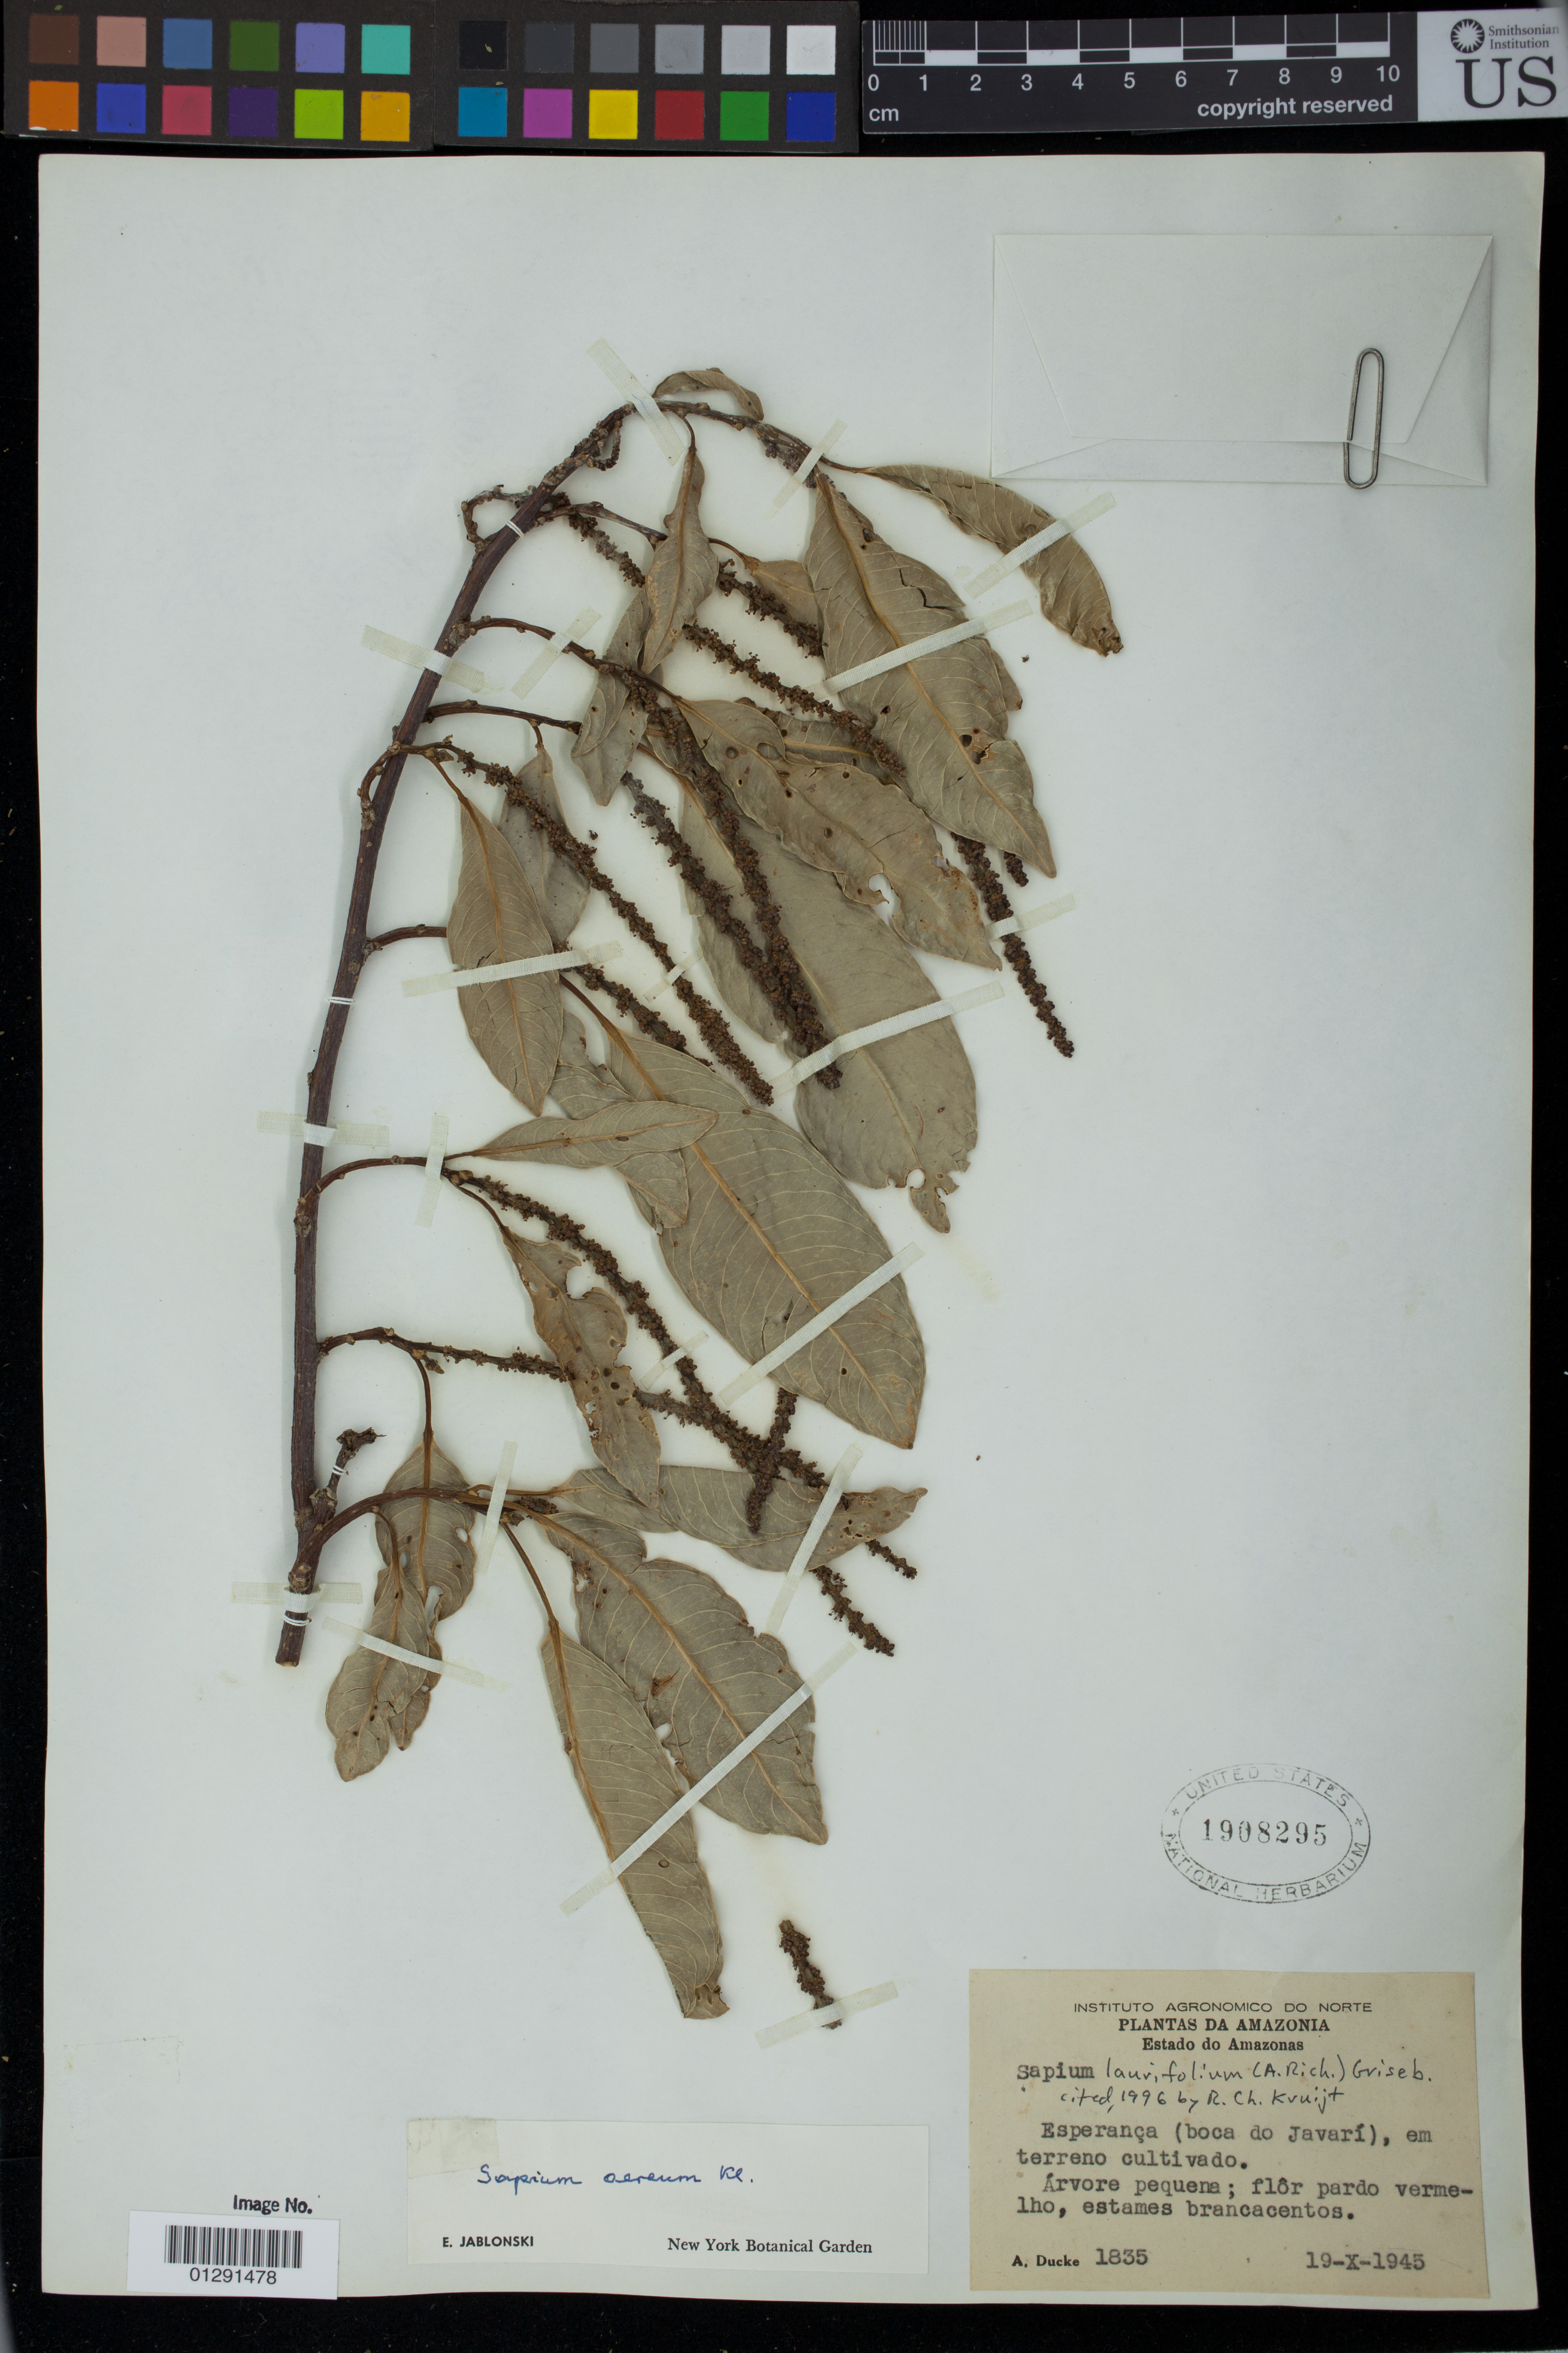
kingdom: Plantae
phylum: Tracheophyta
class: Magnoliopsida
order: Malpighiales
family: Euphorbiaceae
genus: Sapium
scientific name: Sapium lauriflorum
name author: (A. Rich.) Griseb.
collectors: A. Ducke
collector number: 1835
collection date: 1945-10-19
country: Brazil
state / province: Amazonas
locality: Esperanca, (boca do Javari), em terreno cultivado.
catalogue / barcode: US 1908295